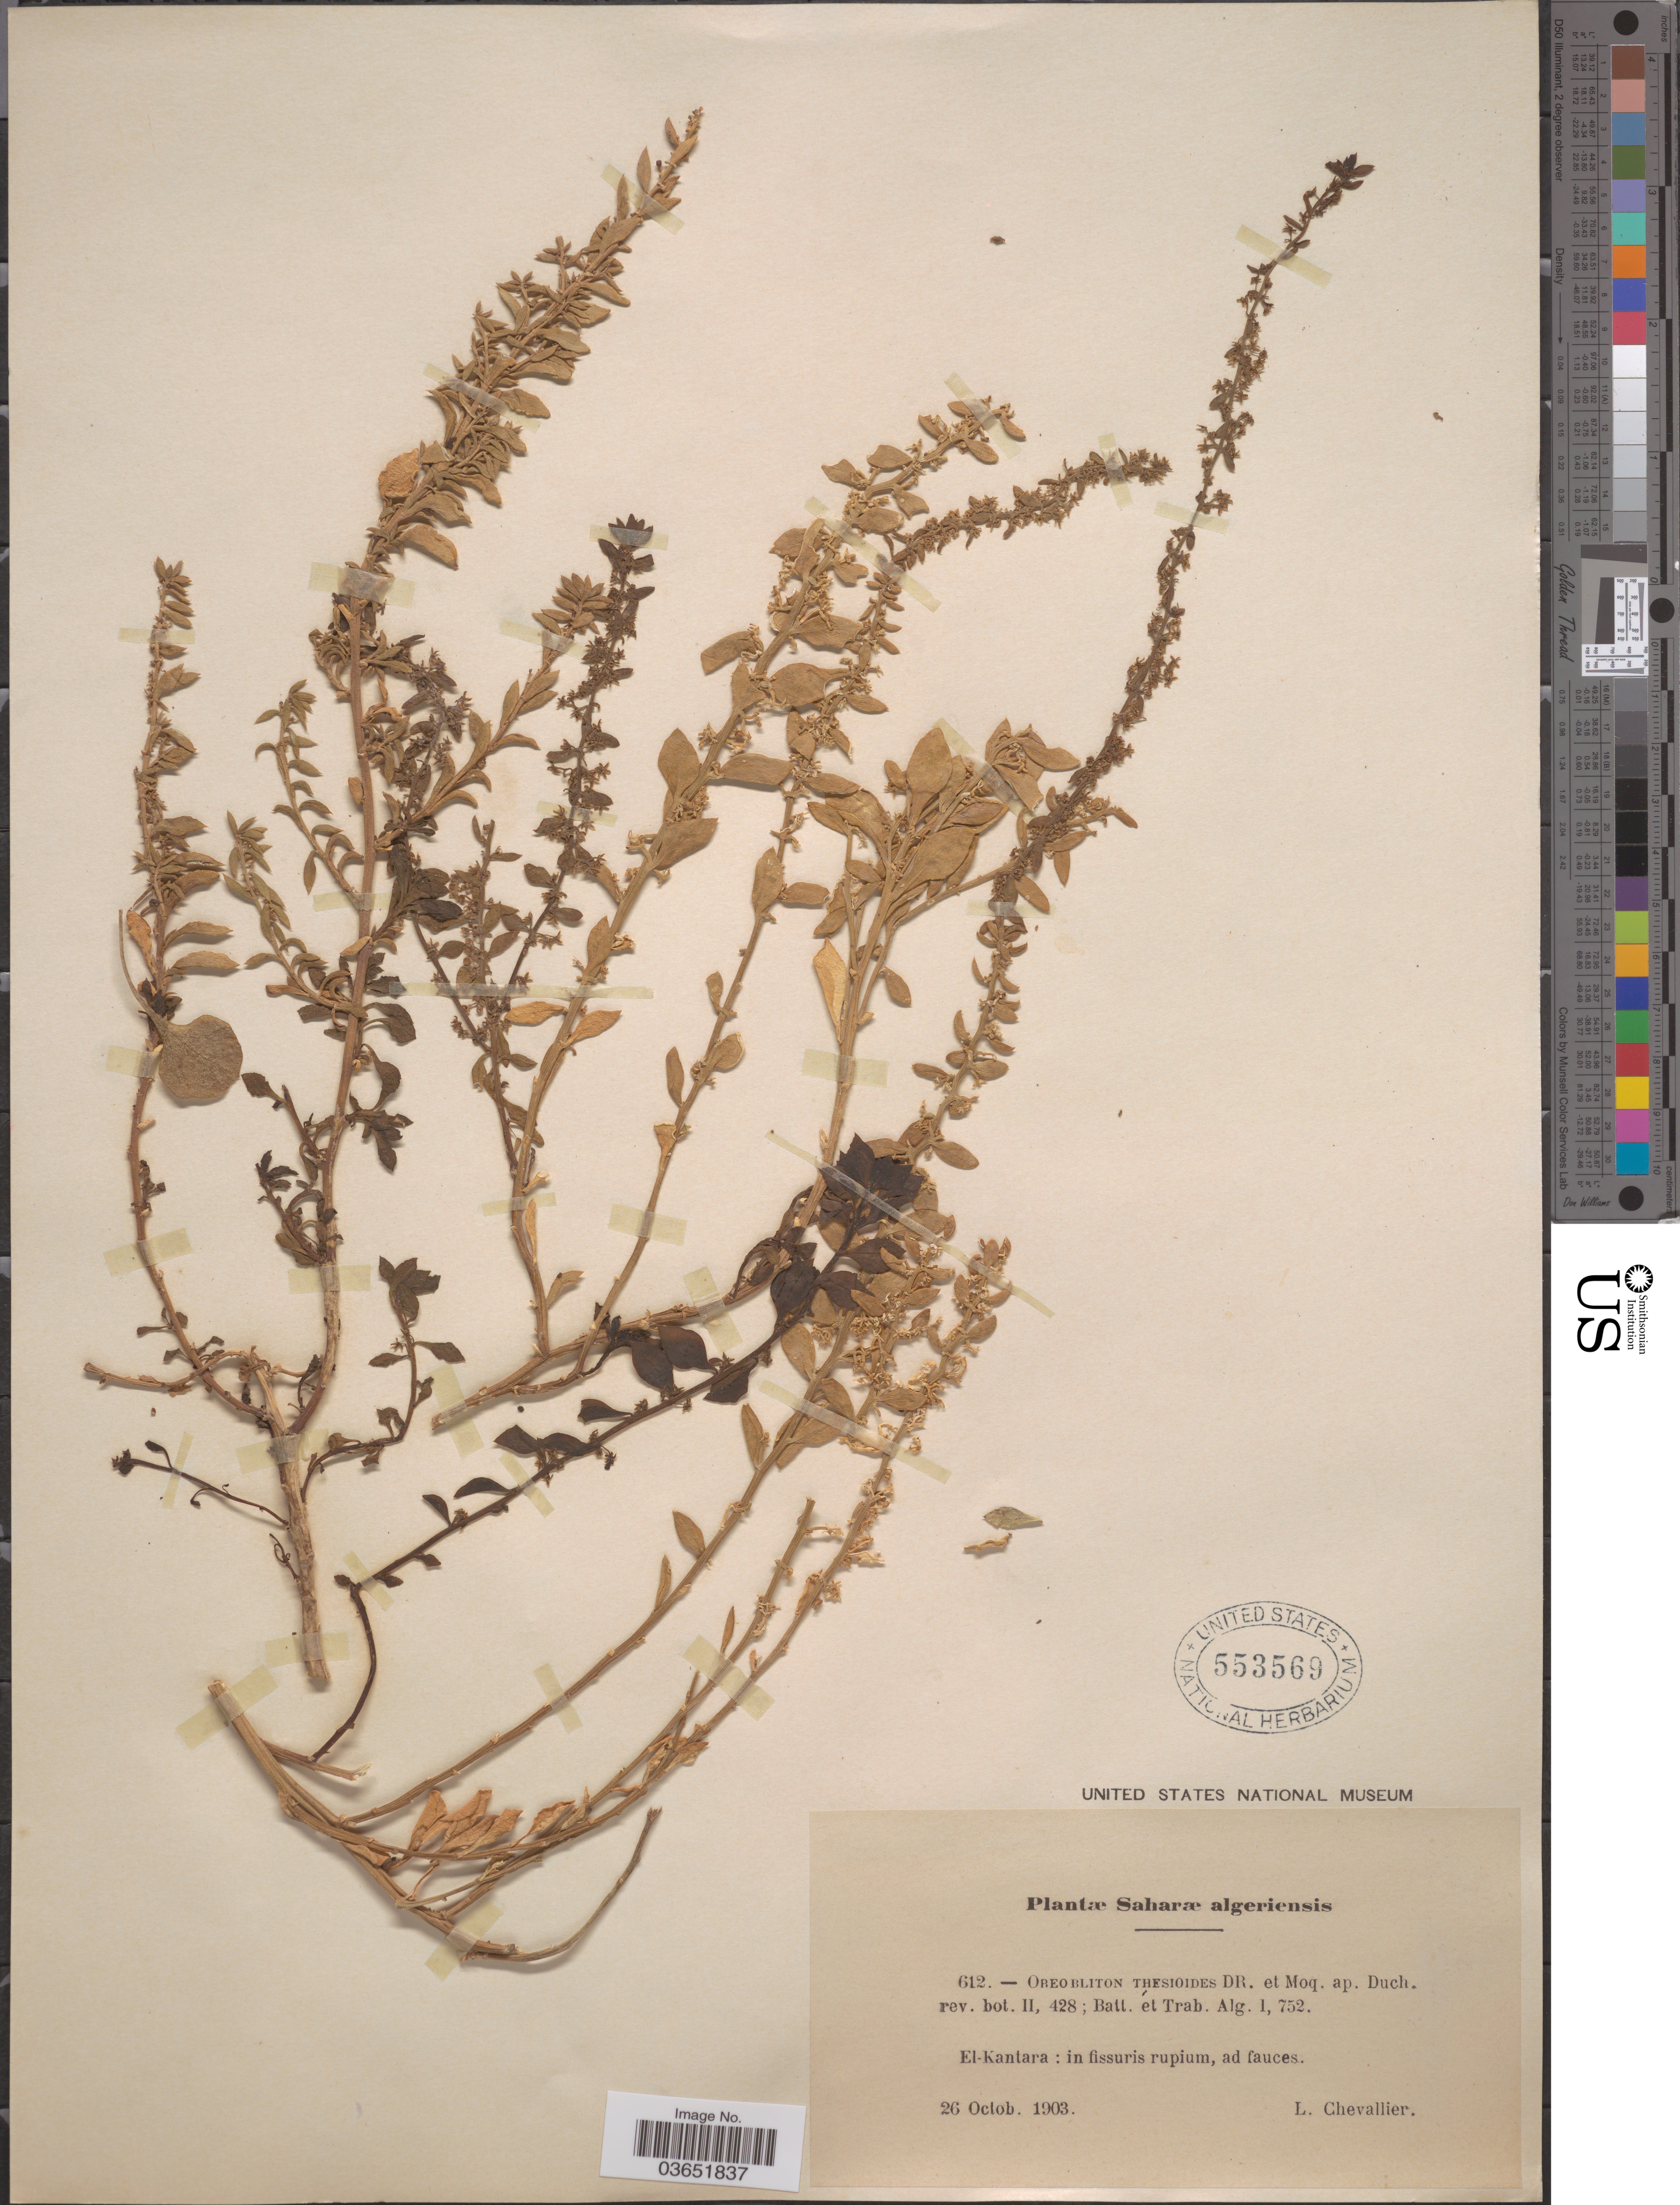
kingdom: Plantae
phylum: Tracheophyta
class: Magnoliopsida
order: Caryophyllales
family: Amaranthaceae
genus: Oreobliton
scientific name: Oreobliton thesioides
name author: Durieu & Moq. ex Durieu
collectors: L. Chevallier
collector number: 612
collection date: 1903-10-26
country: Algeria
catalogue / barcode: US 553569